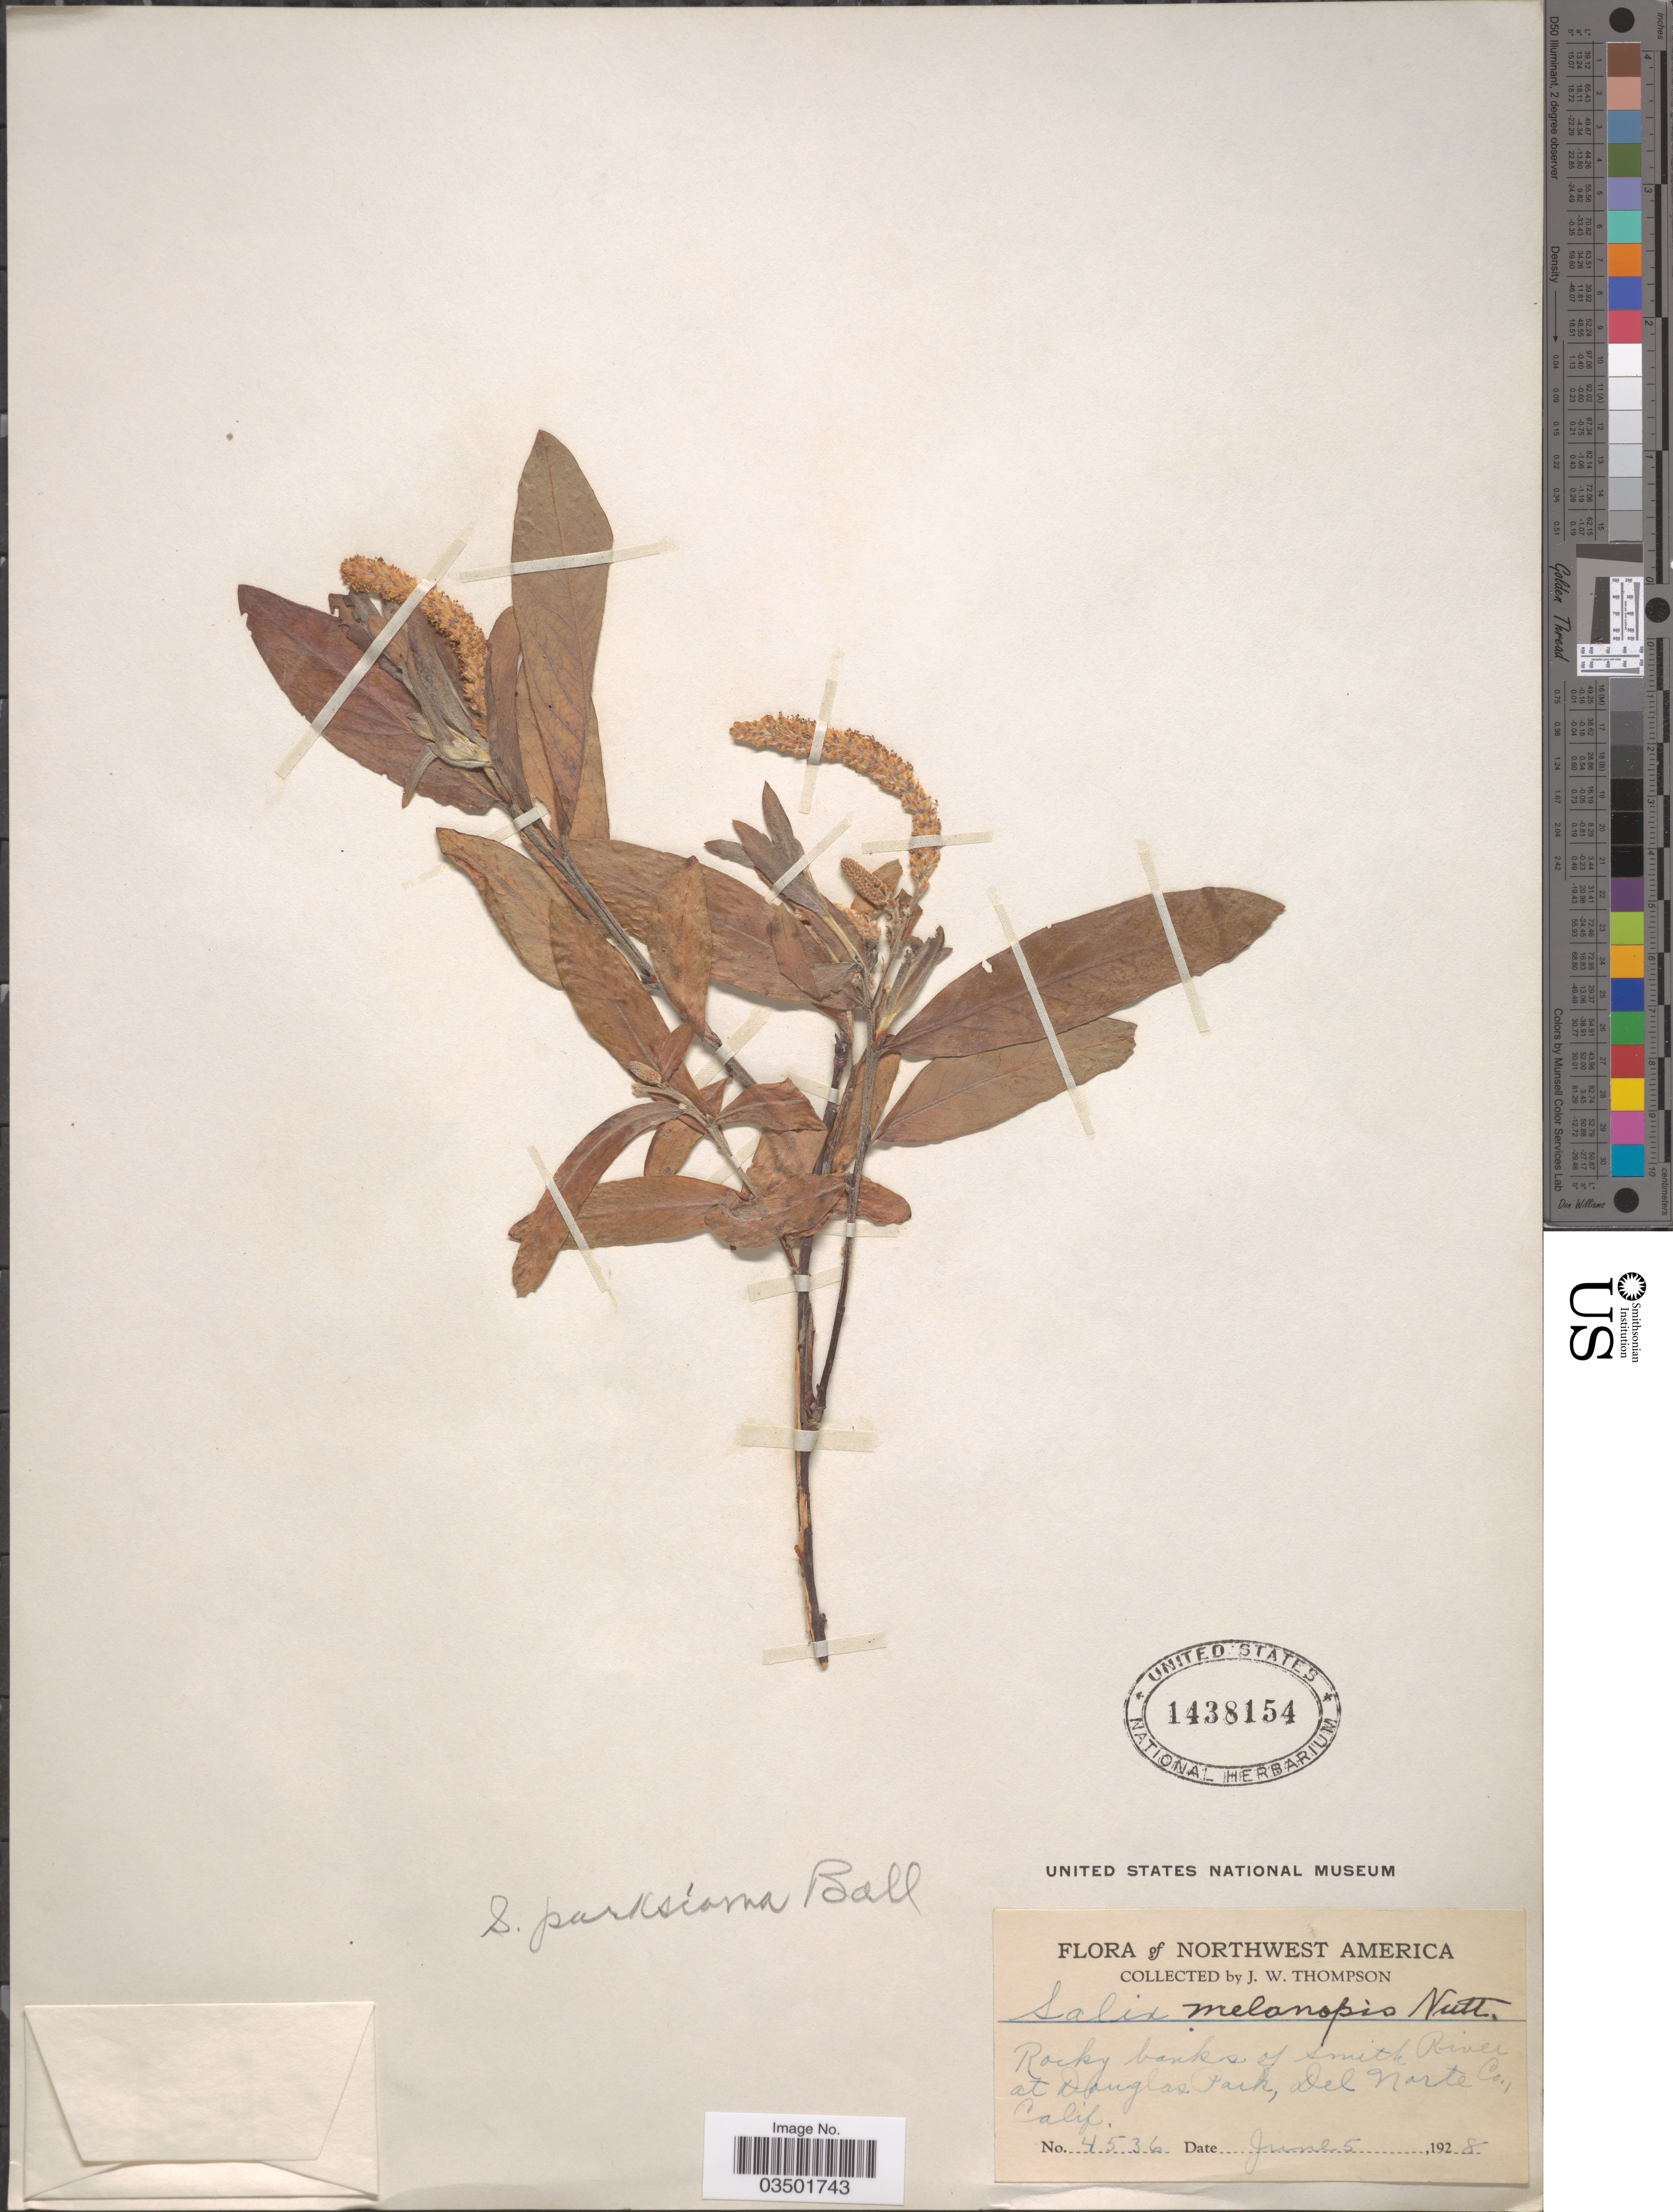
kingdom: Plantae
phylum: Tracheophyta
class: Magnoliopsida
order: Malpighiales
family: Salicaceae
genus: Salix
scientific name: Salix parksiana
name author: C.R. Ball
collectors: J. Thompson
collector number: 4536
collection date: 1928-06-05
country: United States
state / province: California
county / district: Del Norte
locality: Rocky banks of Smith River at Douglas Park, Del Norte Co. Northwest America.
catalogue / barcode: US 1438154